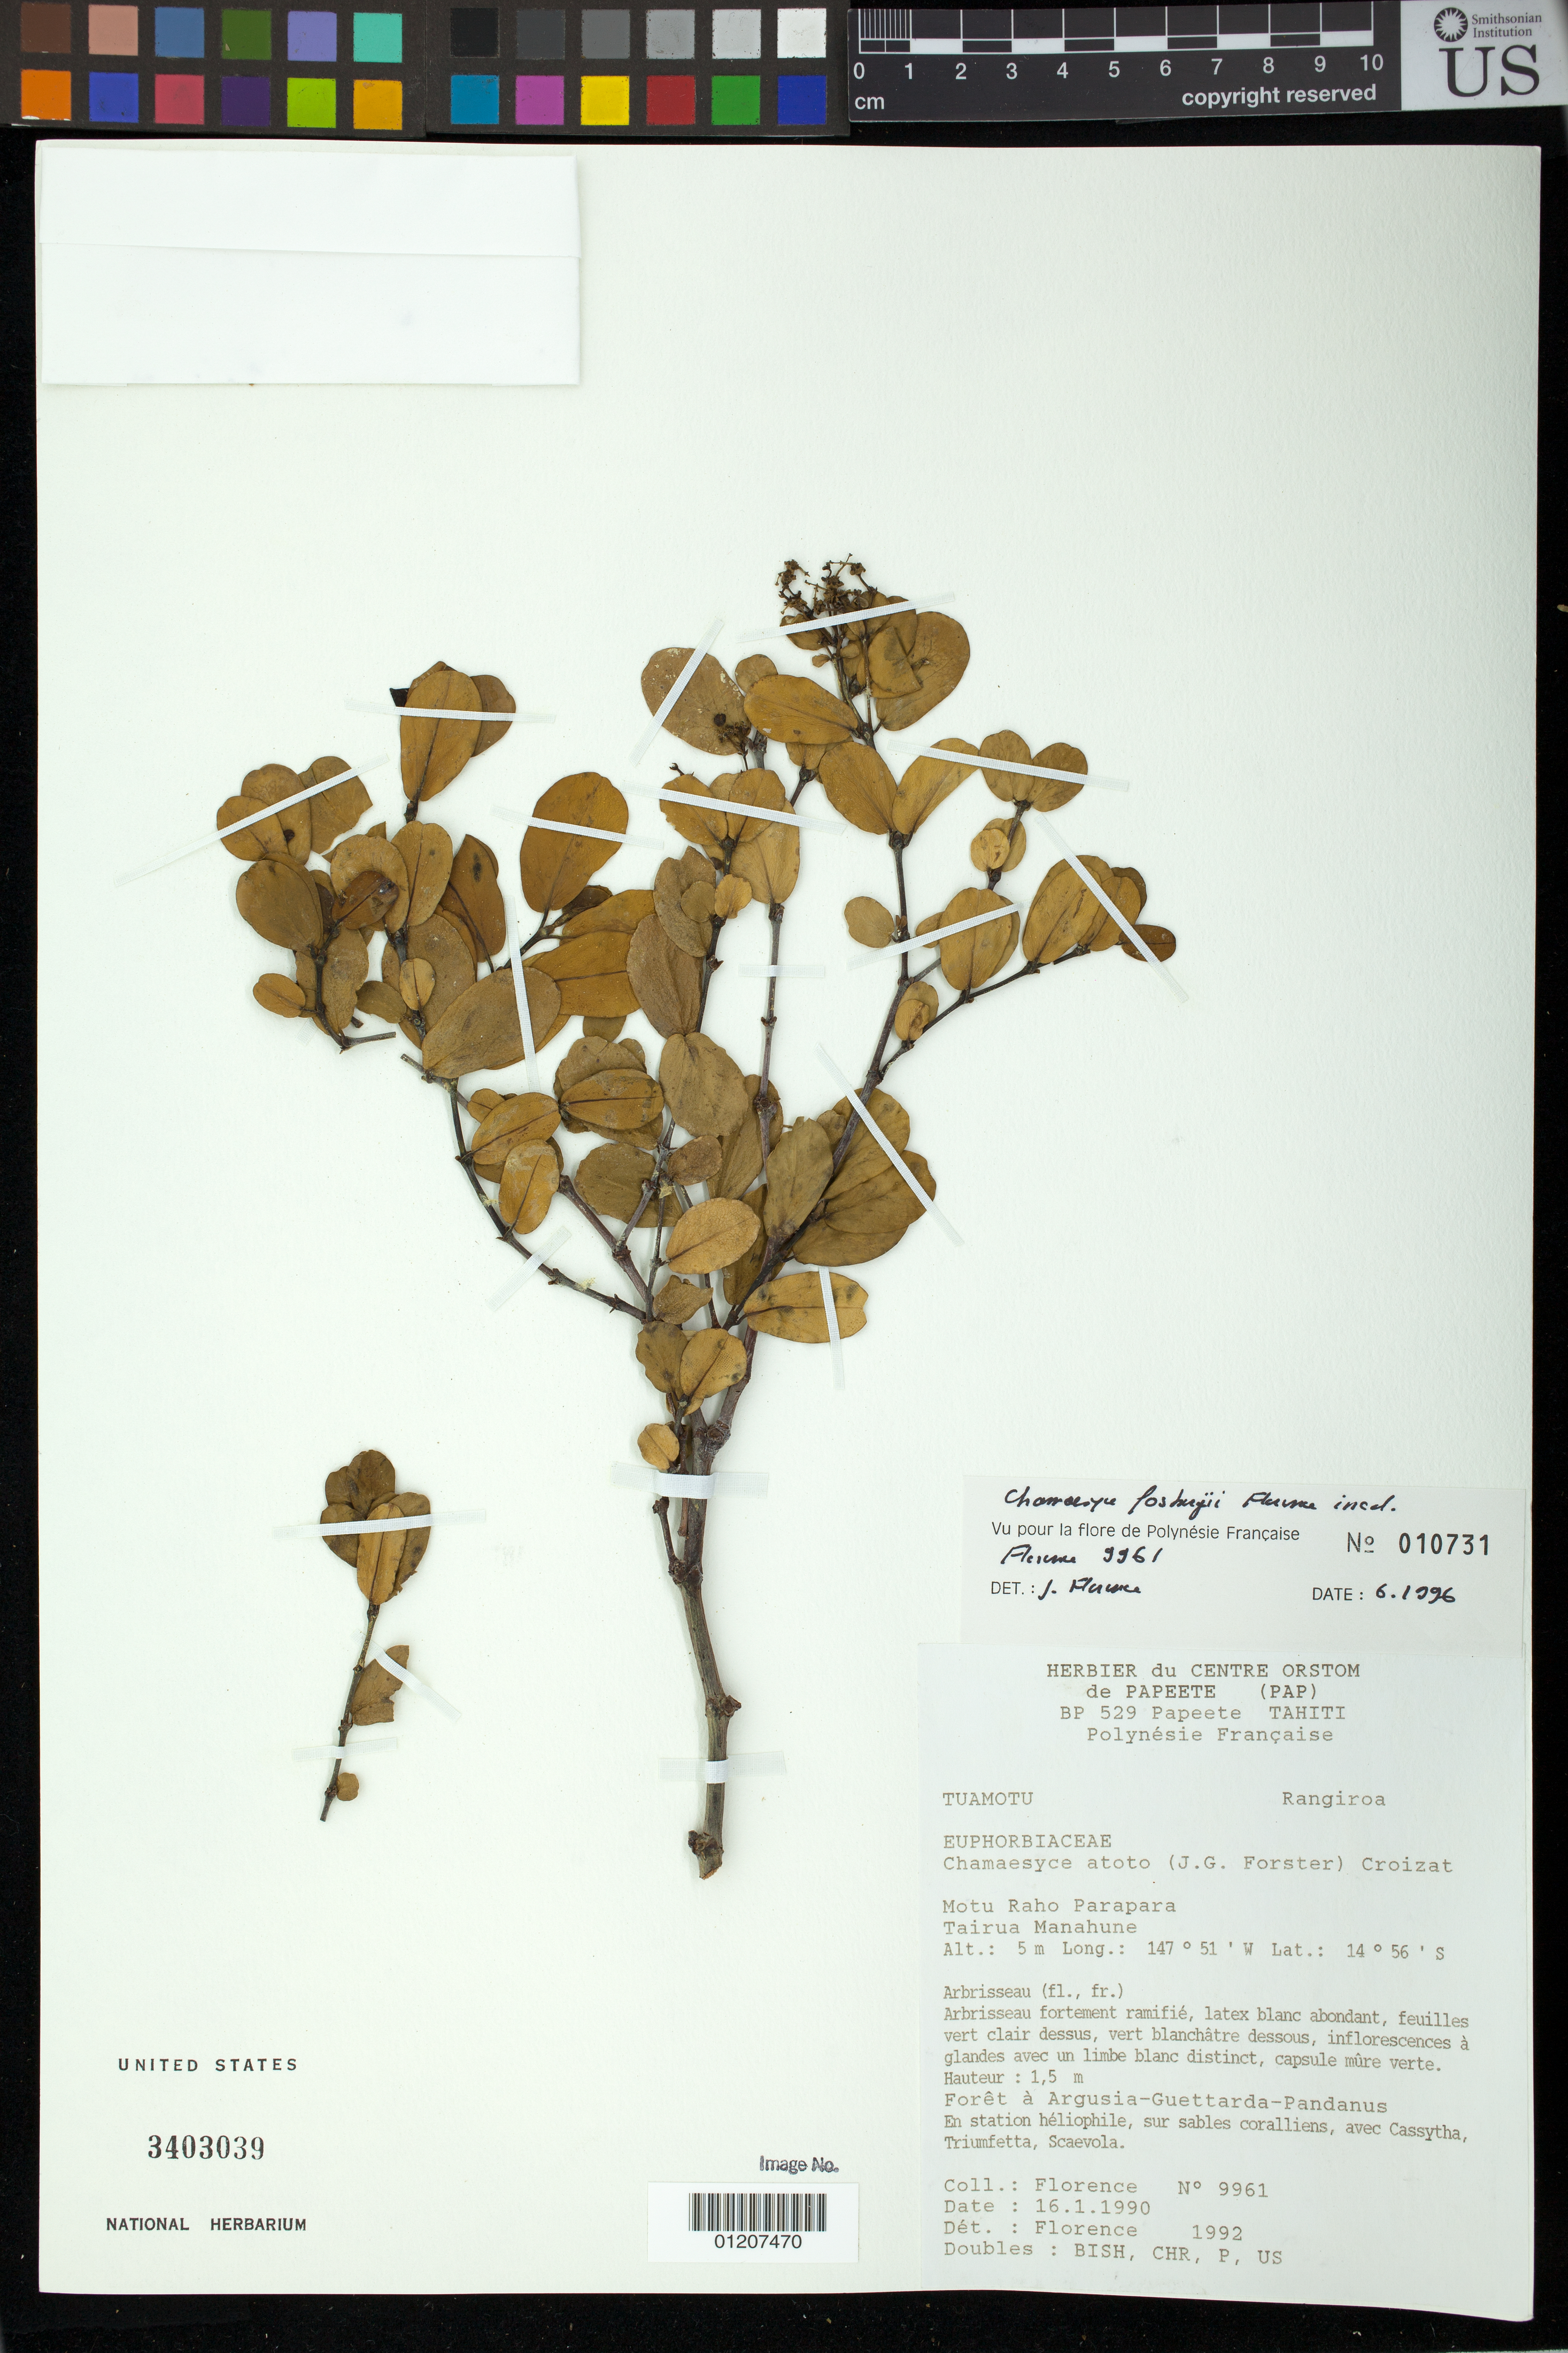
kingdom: Plantae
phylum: Tracheophyta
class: Magnoliopsida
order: Malpighiales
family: Euphorbiaceae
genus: Euphorbia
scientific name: Euphorbia fosbergii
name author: (J. Florence) Govaerts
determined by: Florence, J.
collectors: J. Florence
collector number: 9961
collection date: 1990-01-16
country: French Polynesia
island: Rangiroa Atoll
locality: Motu Raho Parapara. Tairua Manahune.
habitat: En station hèliophile.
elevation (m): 5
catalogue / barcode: US 3403039